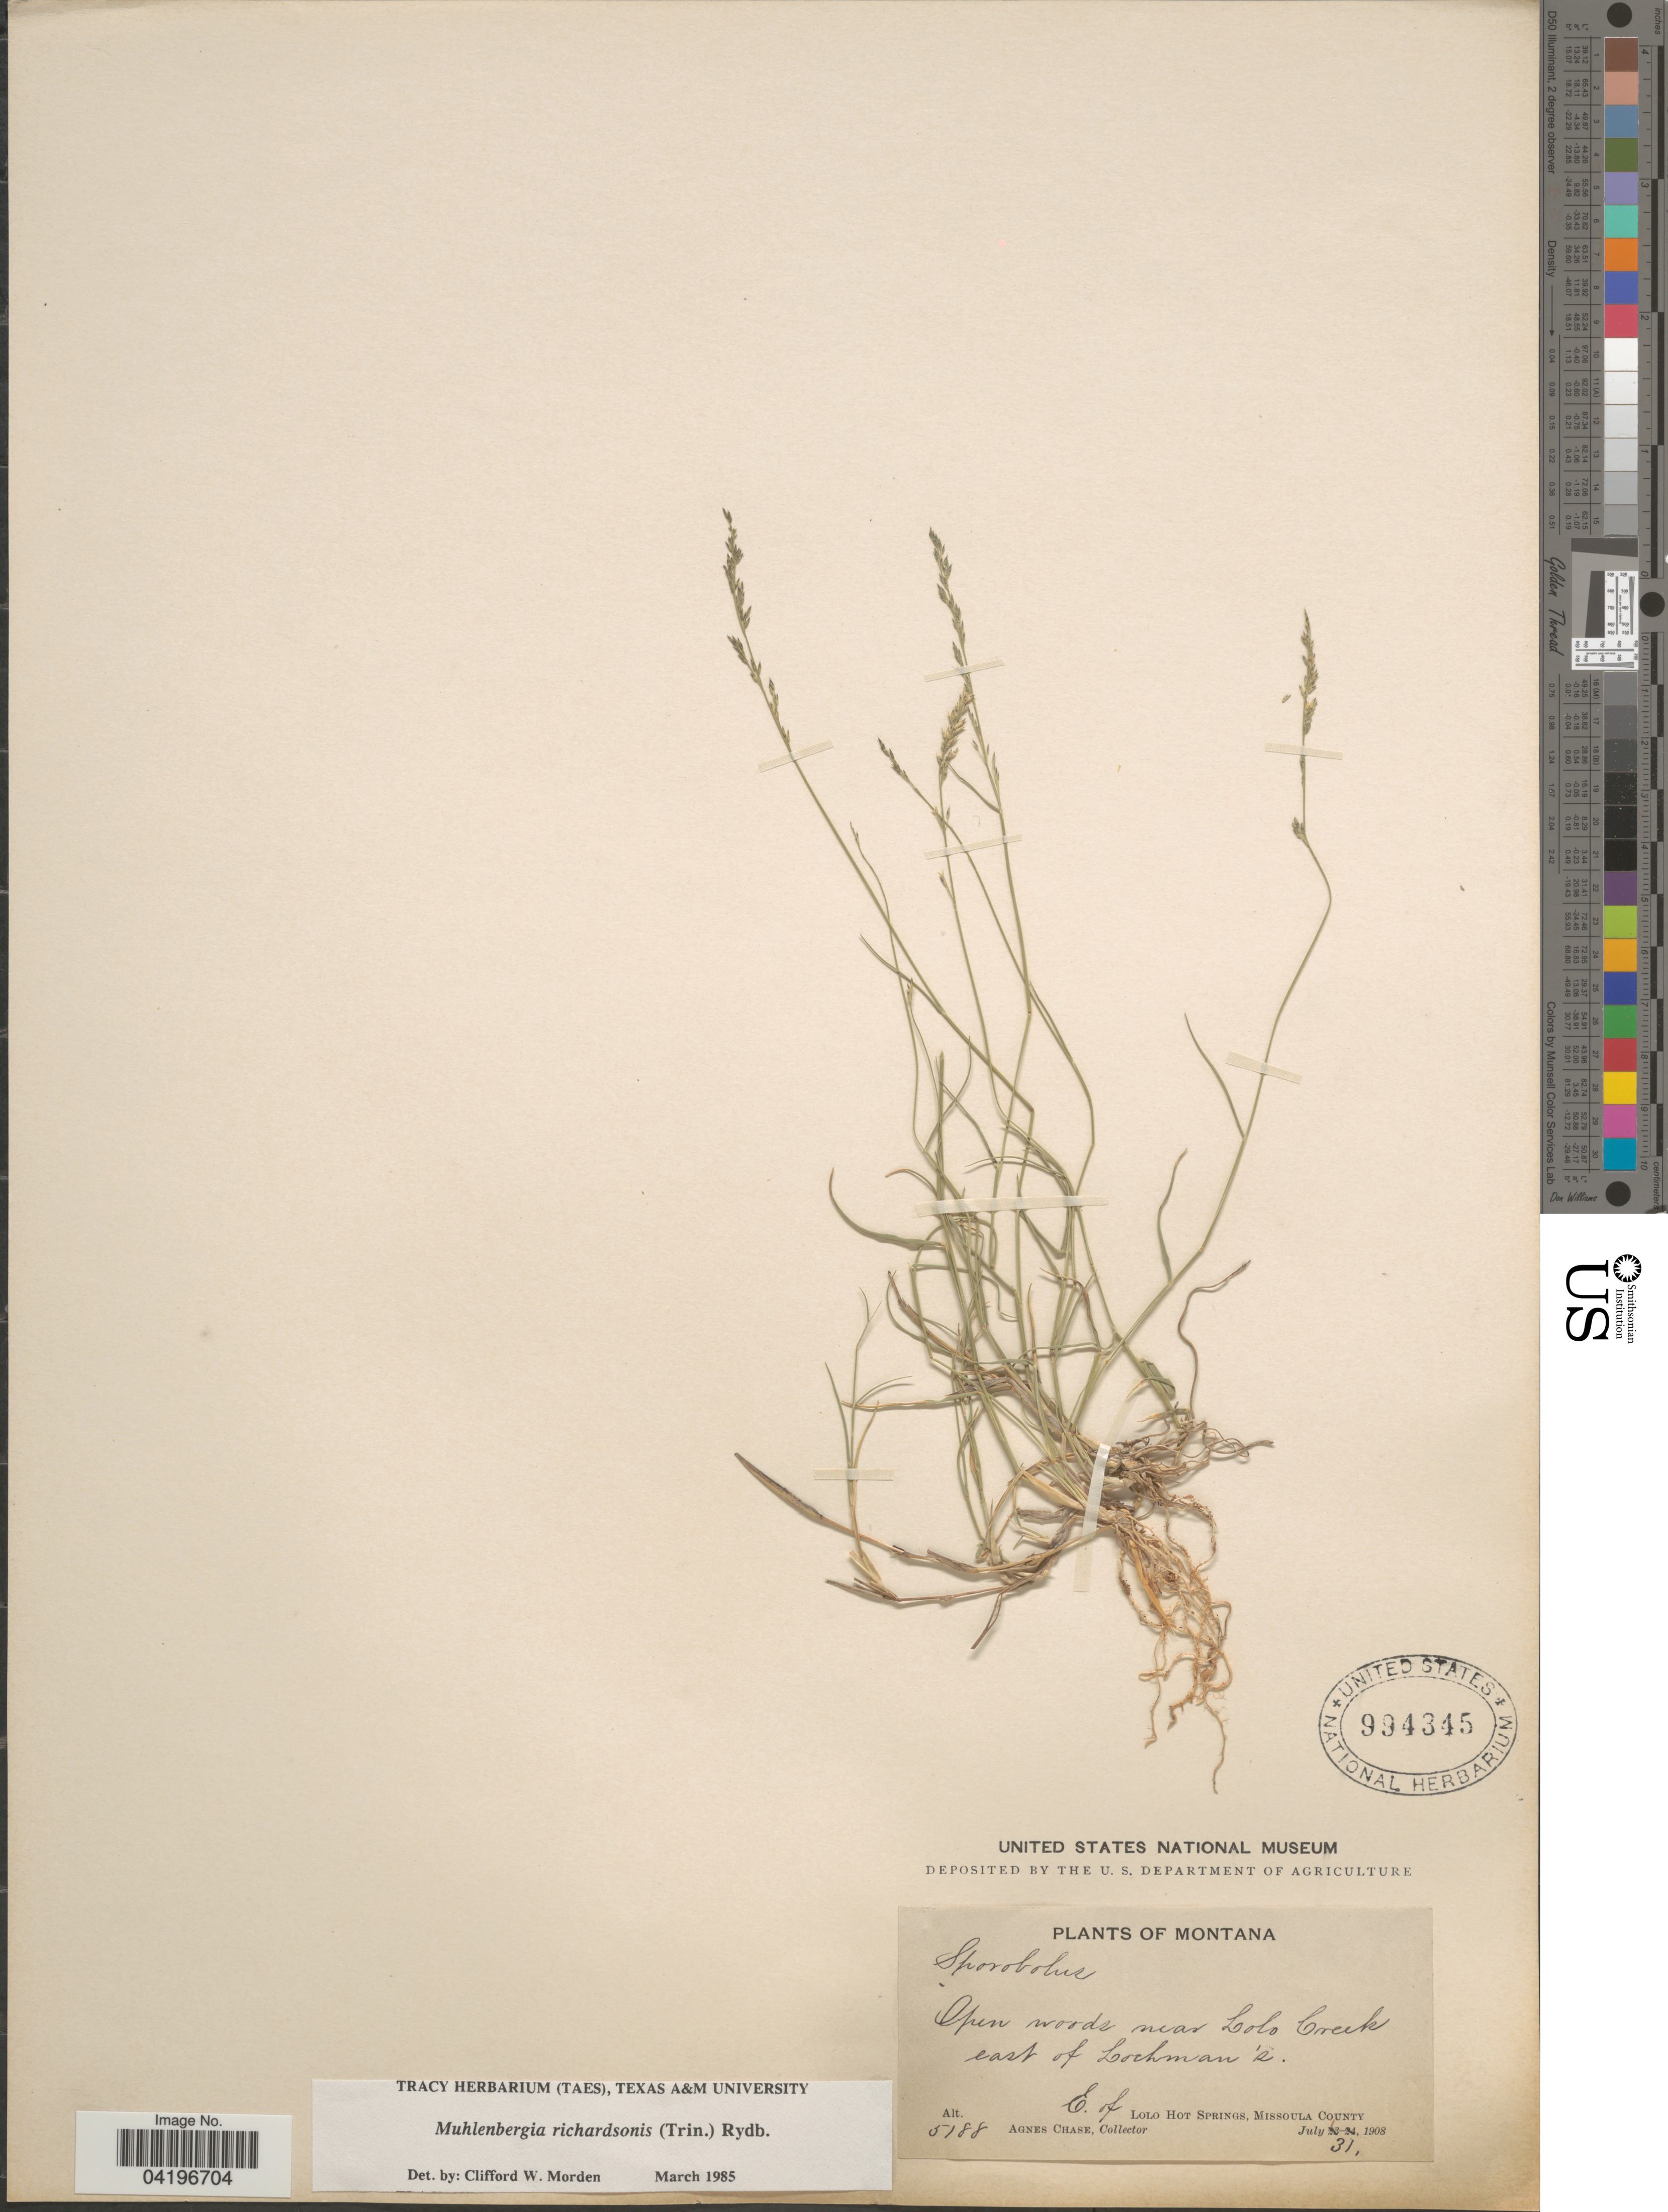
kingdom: Plantae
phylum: Tracheophyta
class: Liliopsida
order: Poales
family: Poaceae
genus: Muhlenbergia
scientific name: Muhlenbergia richardsonis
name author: (Trin.) Rydb.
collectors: A. Chase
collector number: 5188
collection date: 1908-07-31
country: United States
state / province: Montana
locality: Open woods near Lolo Creek east of Lochman's. E. of Lolo Hot Springs, Missoula County.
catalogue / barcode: US 994345